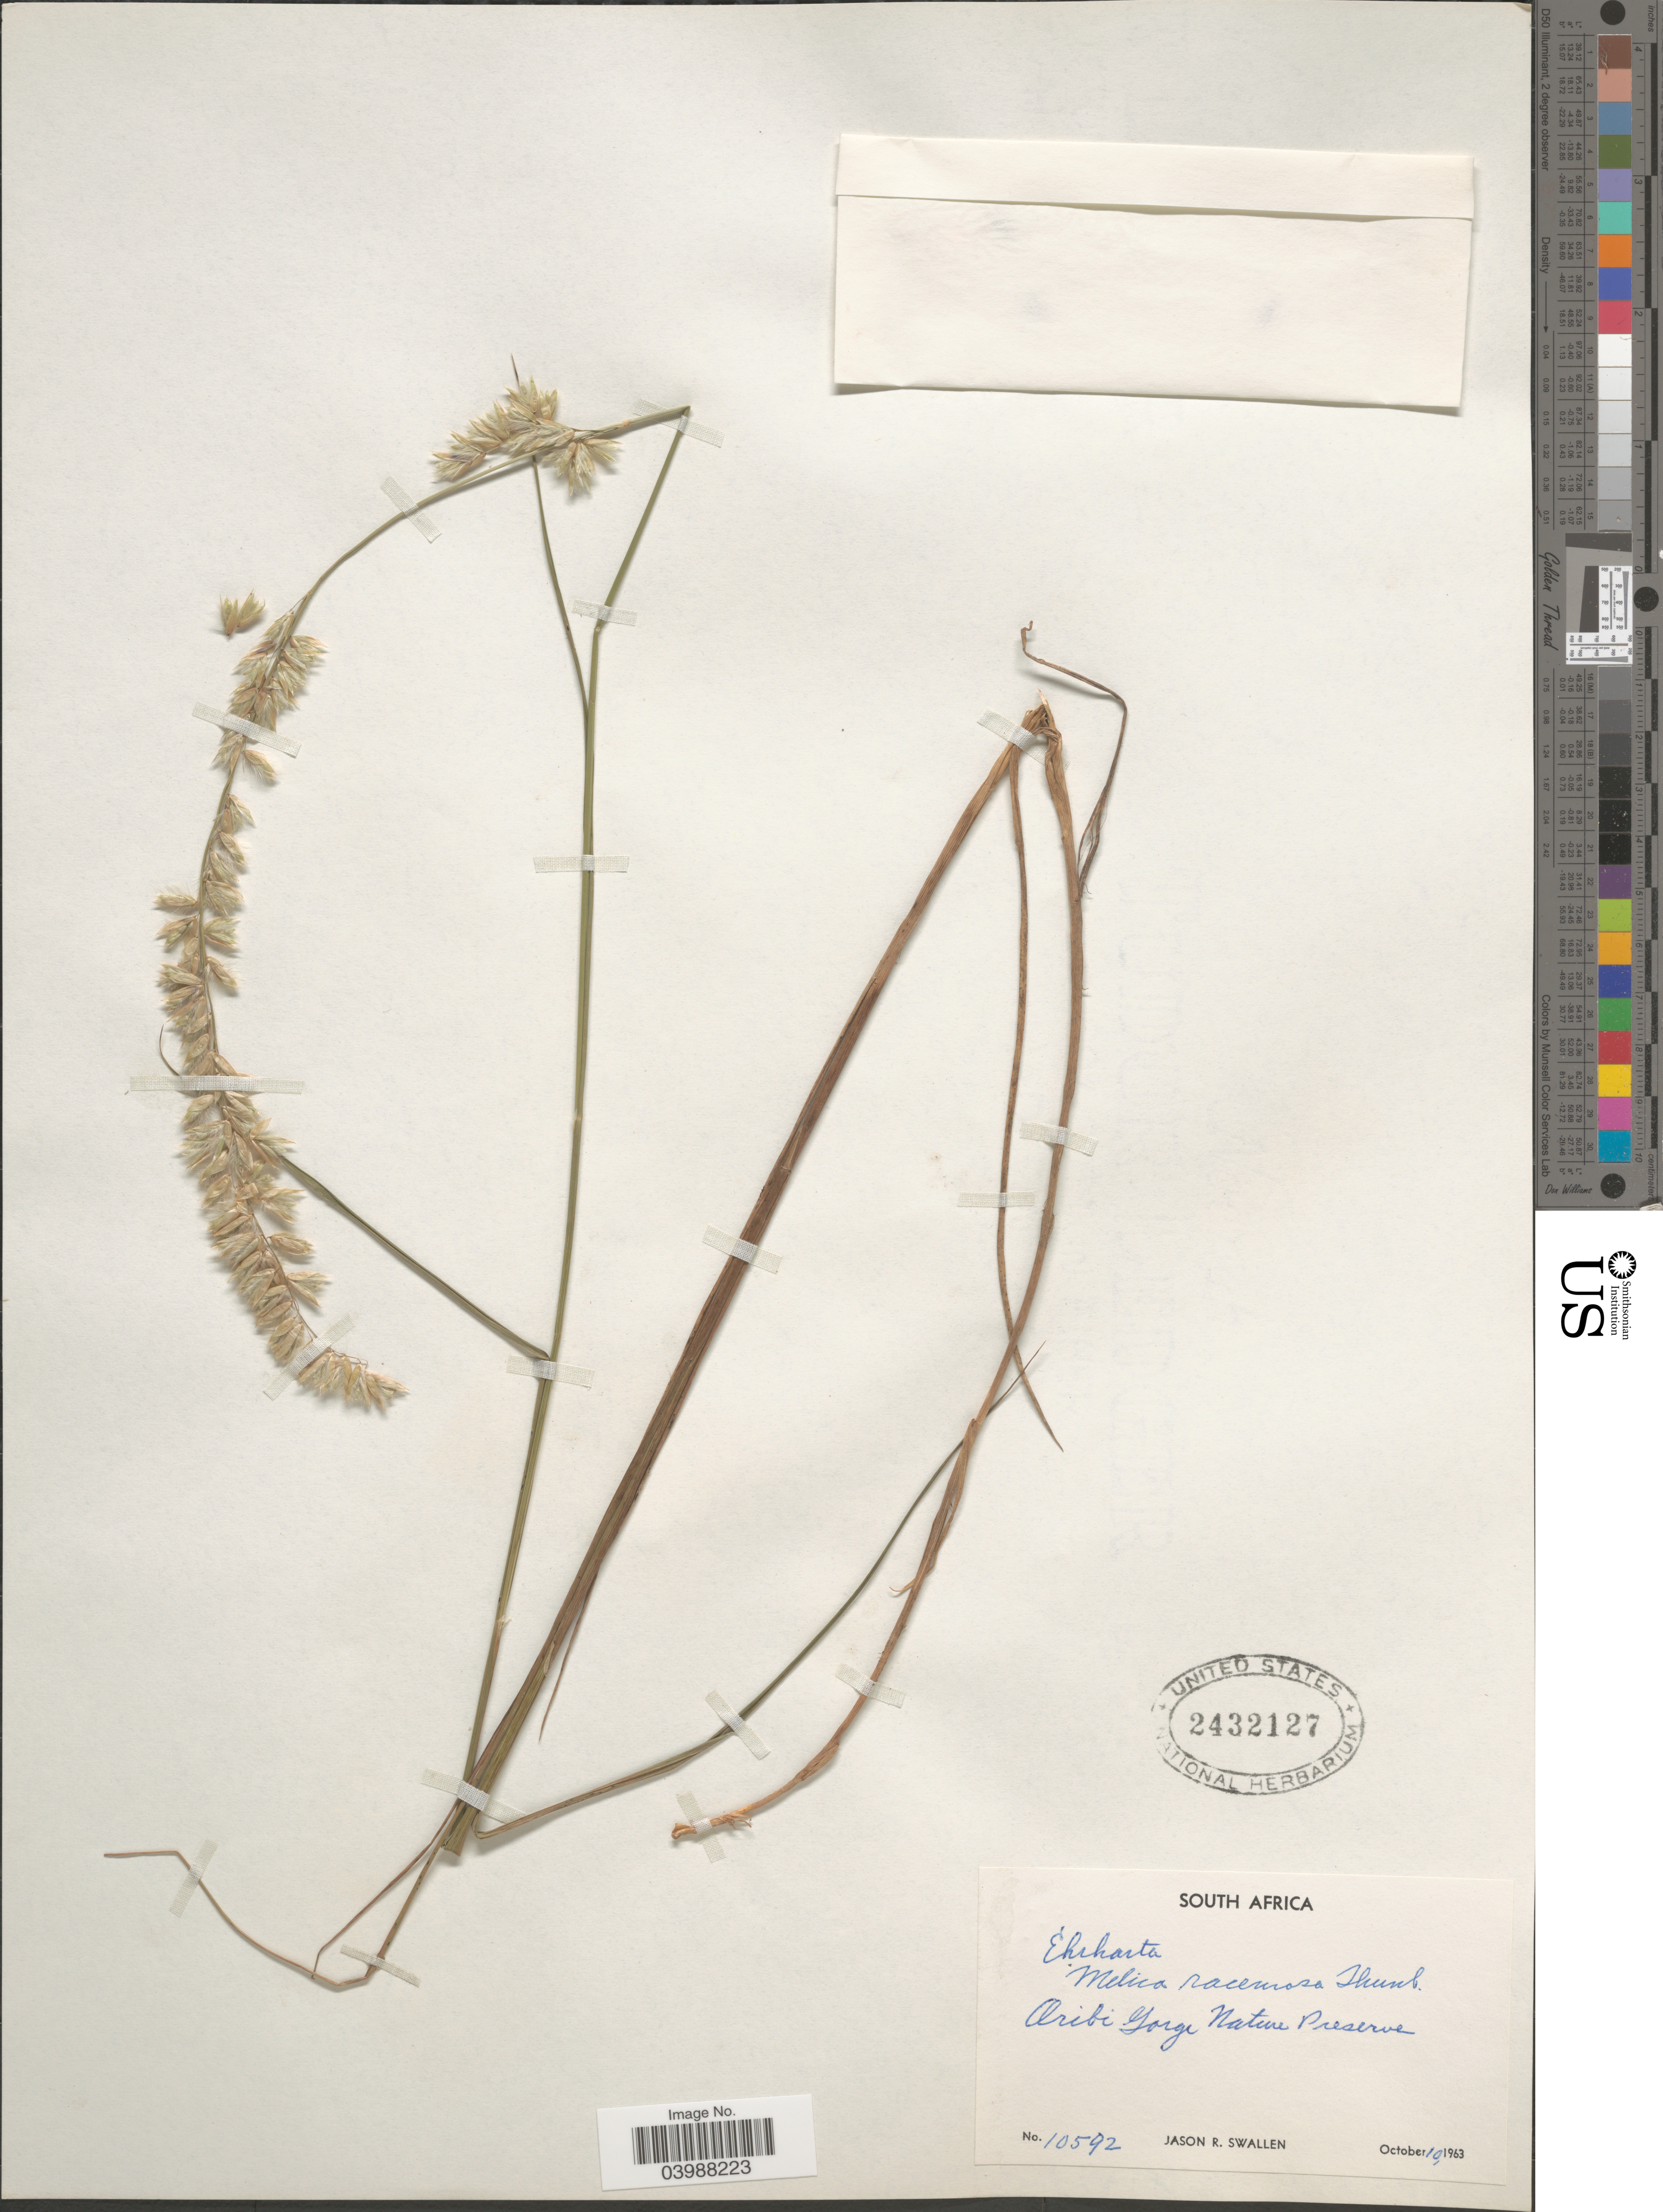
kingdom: Plantae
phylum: Tracheophyta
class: Liliopsida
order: Poales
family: Poaceae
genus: Melica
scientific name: Melica racemosa Muhl., nom. illeg.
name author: Muhl.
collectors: J. R. Swallen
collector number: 10592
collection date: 1963-10-10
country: South Africa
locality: Aribi Gorge Nature Preserve.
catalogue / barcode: US 2432127